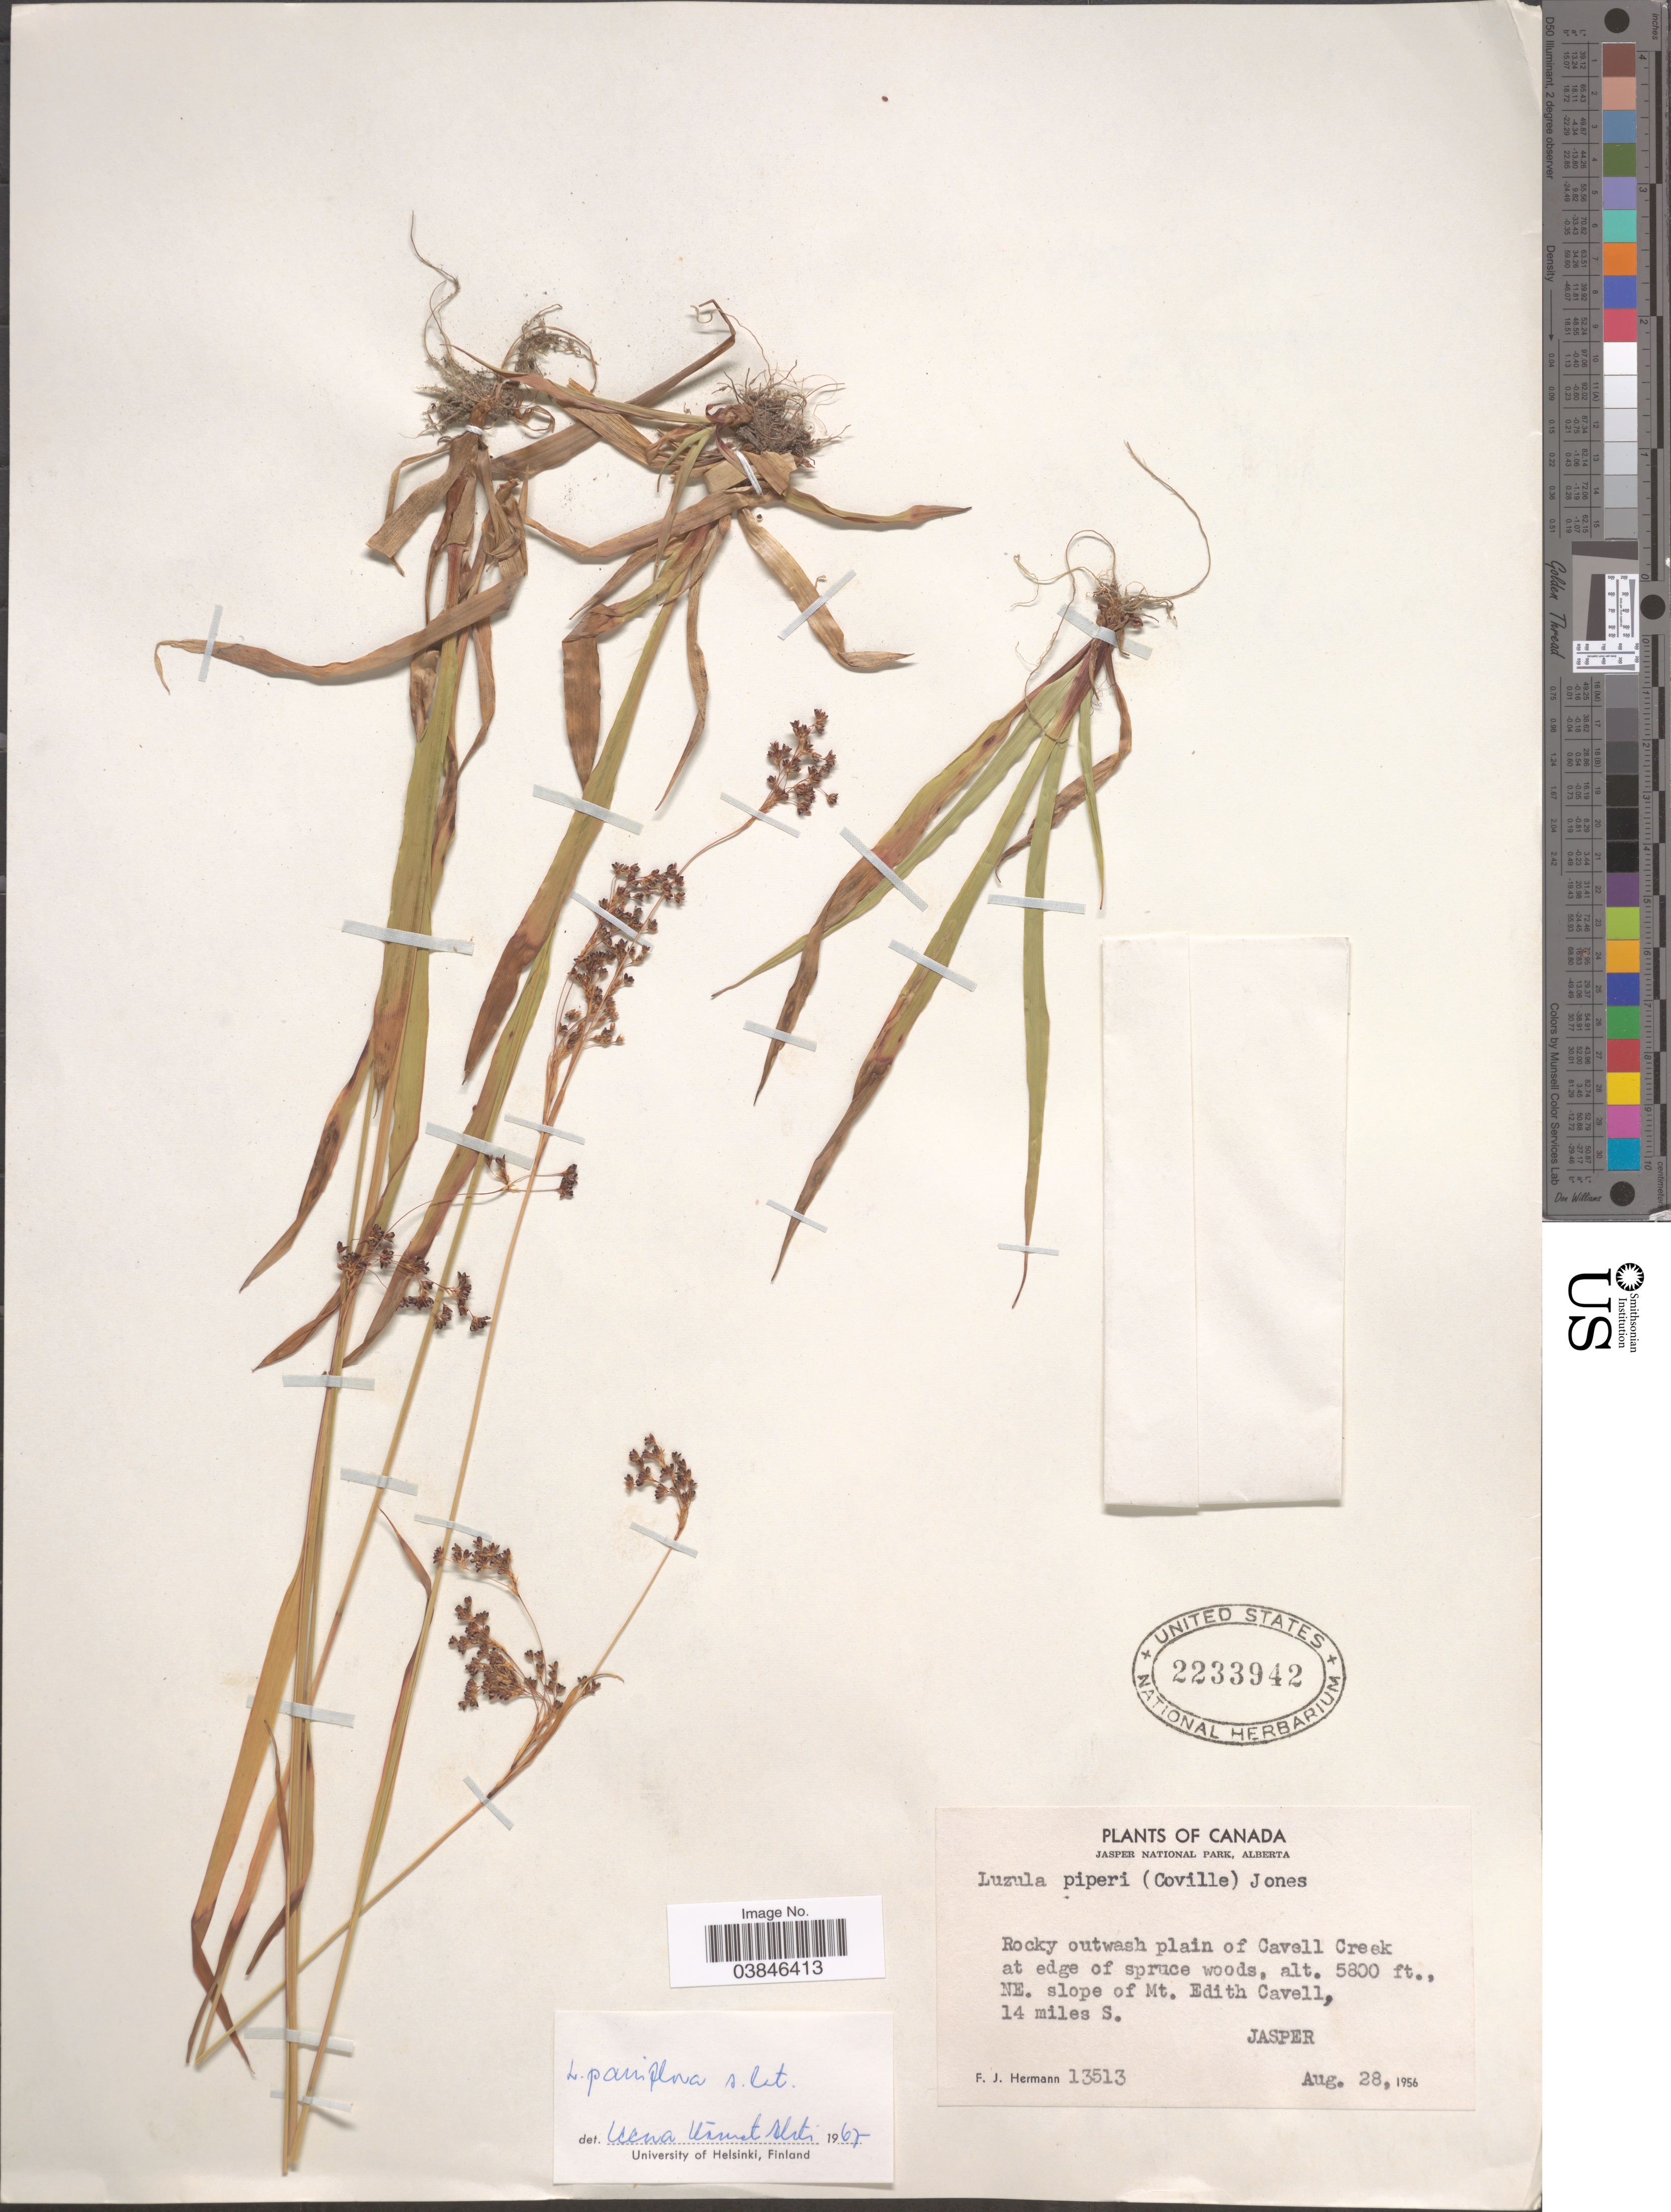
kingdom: Plantae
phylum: Tracheophyta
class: Liliopsida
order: Poales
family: Juncaceae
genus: Luzula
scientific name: Luzula parviflora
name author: (Ehrh.) Desv.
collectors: F. J. Hermann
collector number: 13513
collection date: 1956-08-28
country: Canada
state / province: Alberta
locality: Jasper National Park. Rocky outwash plain of Cavell Creek at edge of spruce woods, NE. slope of Mt. Edith Cavell, 14 miles S. Jasper.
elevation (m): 1768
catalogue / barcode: US 2233942